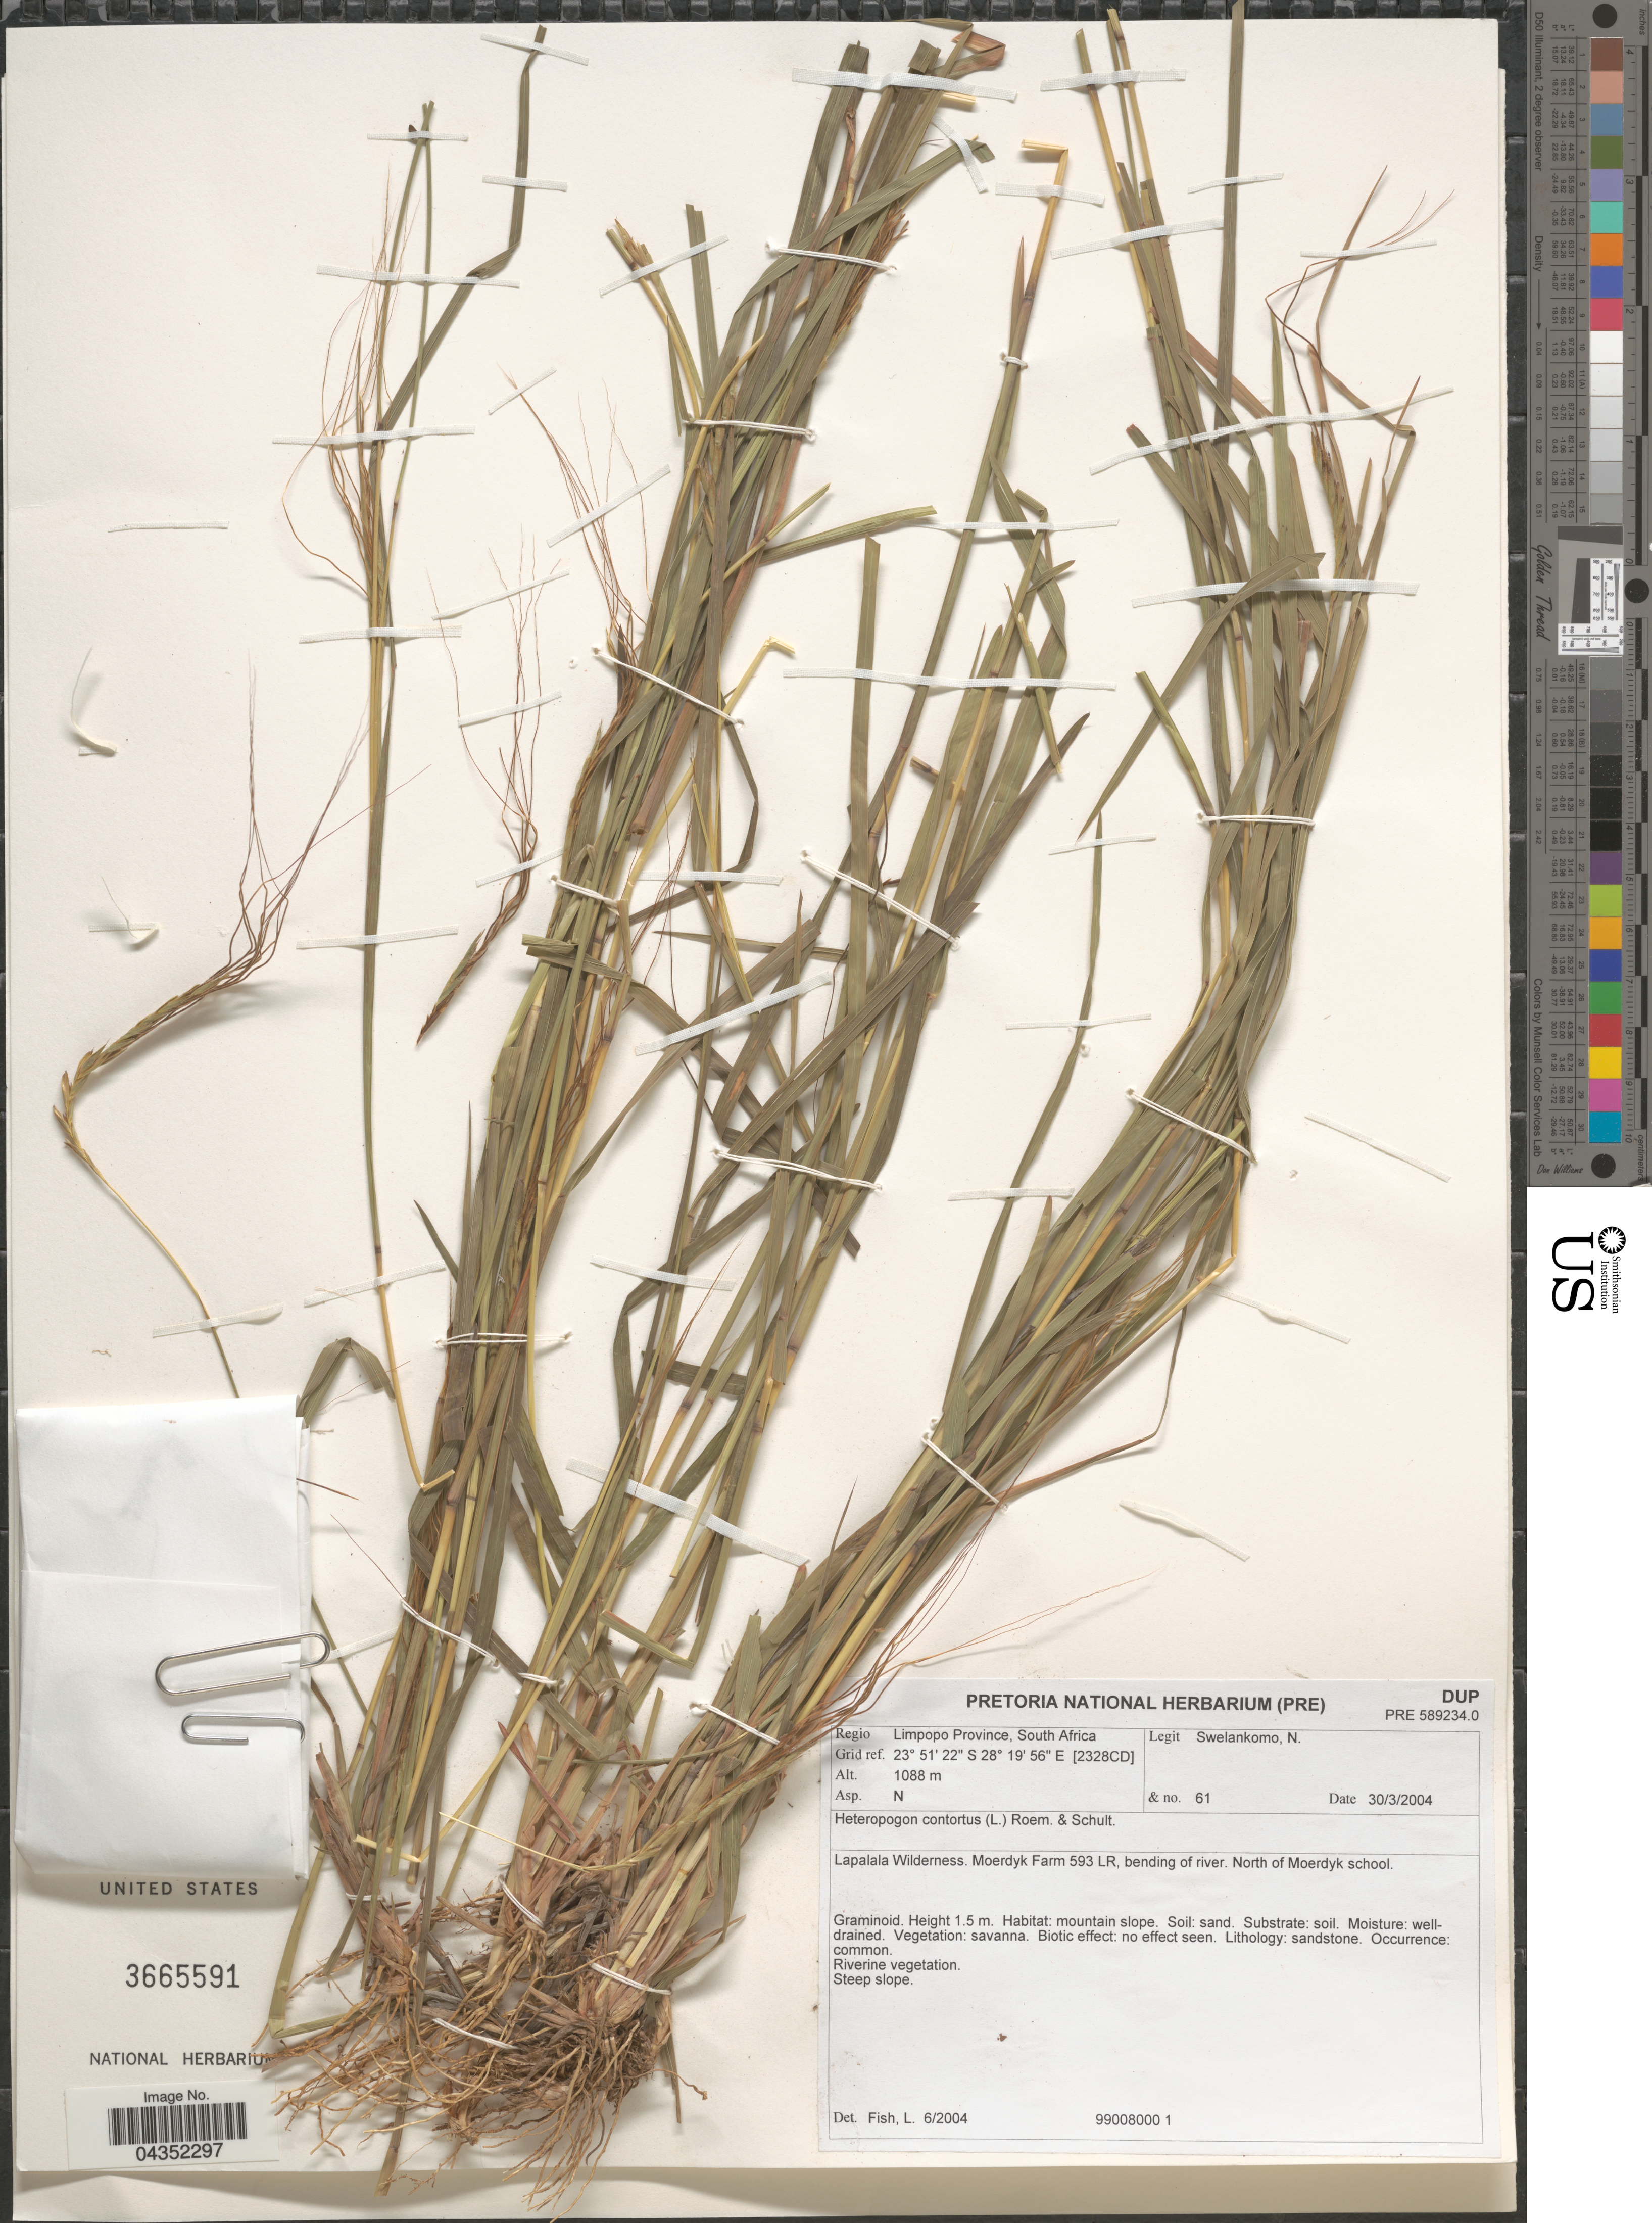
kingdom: Plantae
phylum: Tracheophyta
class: Liliopsida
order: Poales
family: Poaceae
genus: Heteropogon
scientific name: Heteropogon contortus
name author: (L.) P. Beauv. ex Roem. & Schult.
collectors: N. Swelankomo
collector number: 61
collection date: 2004-03-30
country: South Africa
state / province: Limpopo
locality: Regio Limpopo Province. [2328CD]. Asp. N. Lapalala Wilderness, Moerdyk Farm 593 LR, bending of river. North of Moerdyk school.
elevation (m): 1088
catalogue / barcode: US 3665591